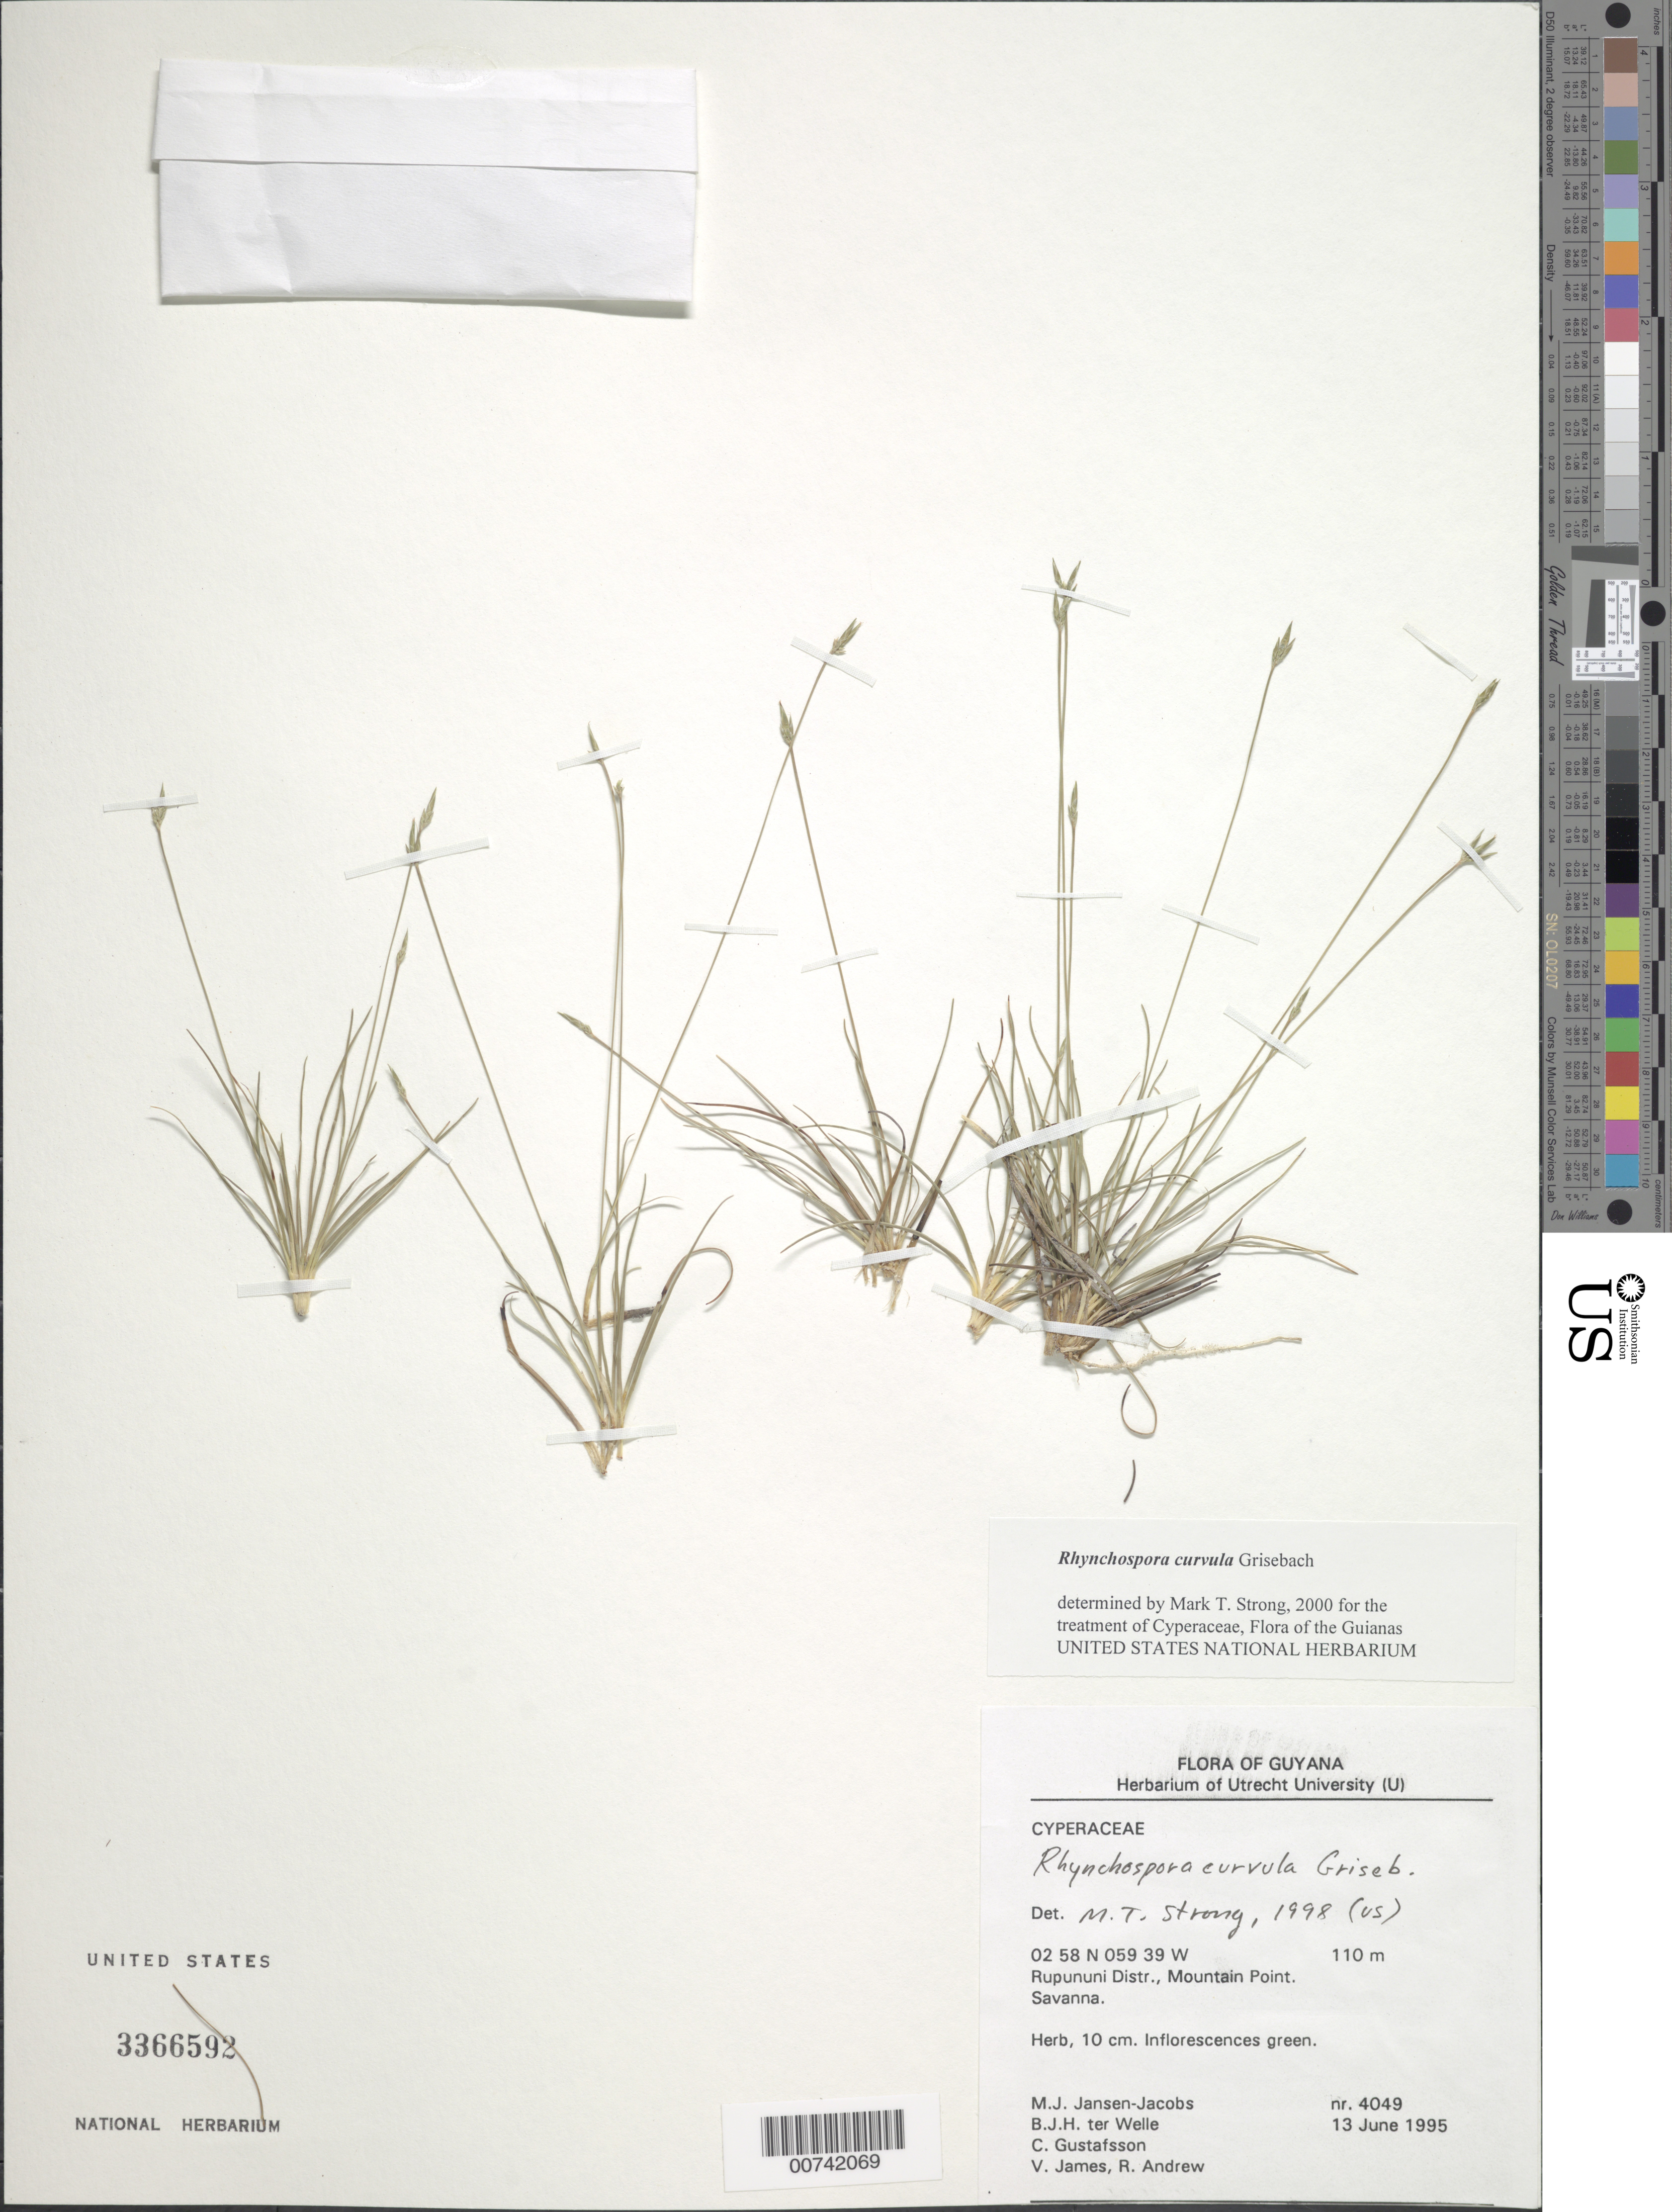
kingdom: Plantae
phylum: Tracheophyta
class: Liliopsida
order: Poales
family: Cyperaceae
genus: Rhynchospora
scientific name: Rhynchospora curvula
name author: Griseb.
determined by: Alves, K.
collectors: M. J. Jansen-Jacobs, B. Welle, C. G. Gustafsson, V. James & R. Andrew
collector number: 4049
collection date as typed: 13-Jun-95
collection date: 1995-06-13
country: Guyana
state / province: U. Takutu-U. Essequibo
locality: Mountain Point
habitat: Savanna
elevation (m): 110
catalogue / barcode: US 3366592